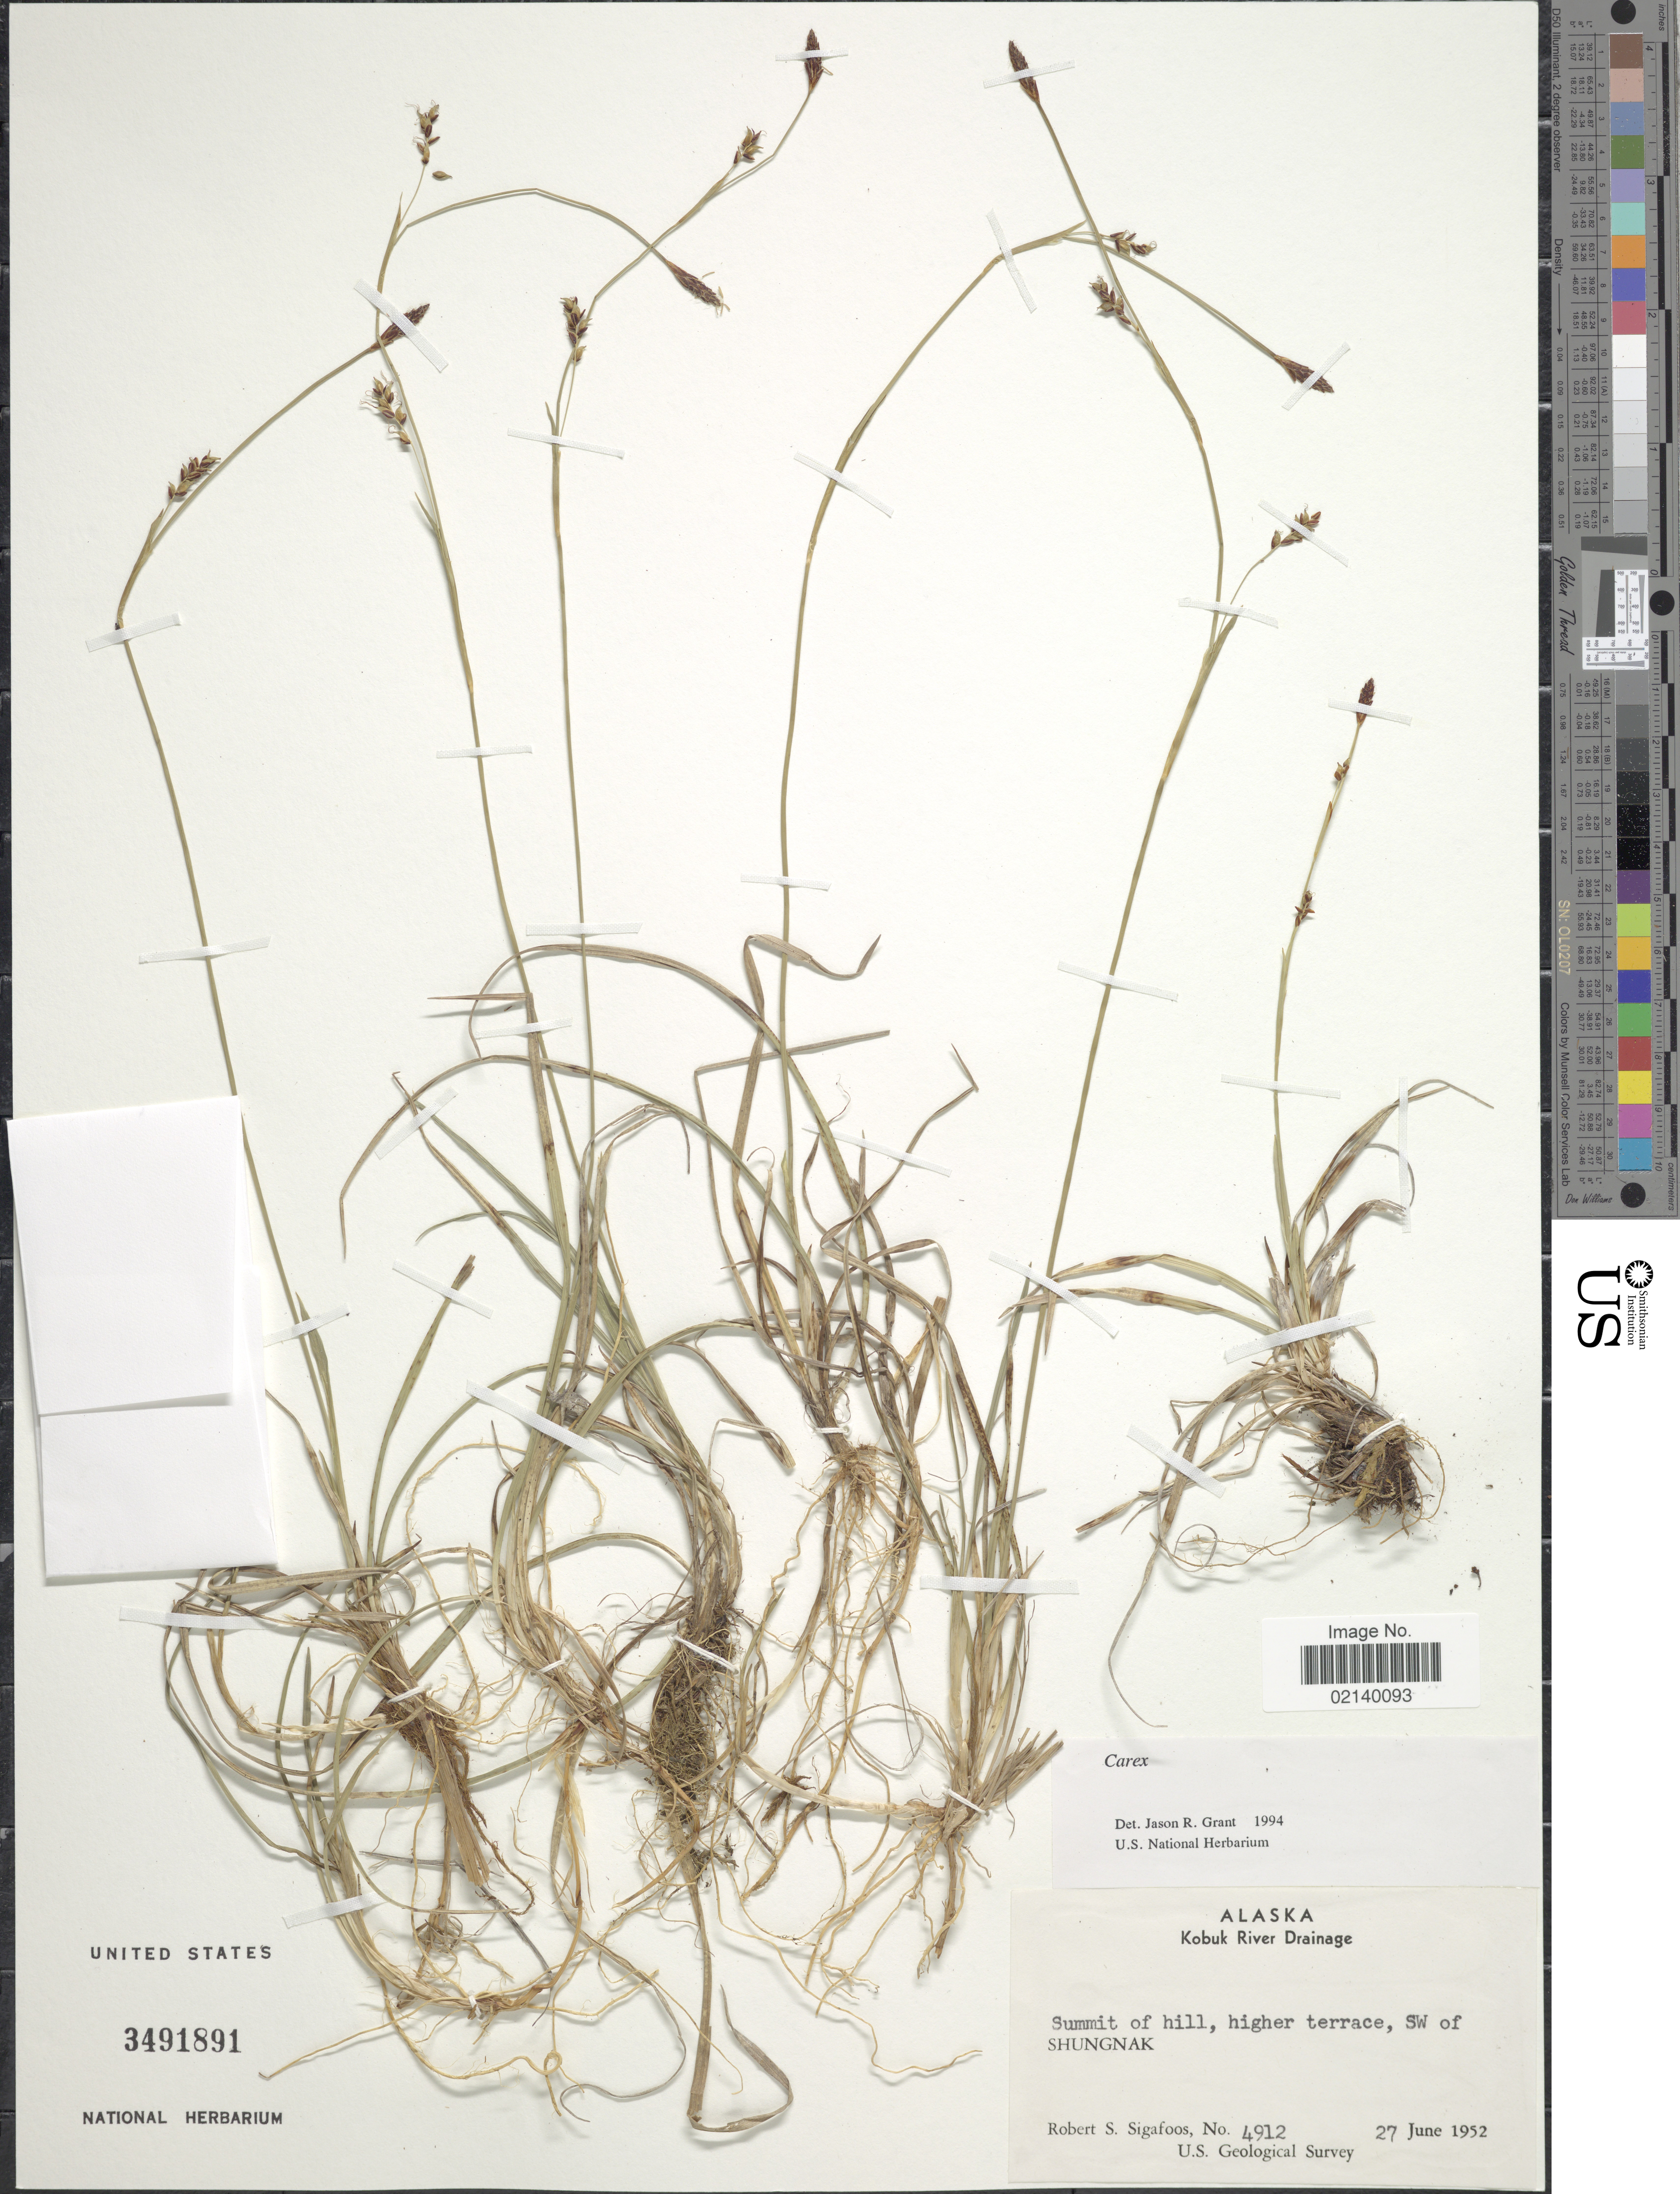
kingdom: Plantae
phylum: Tracheophyta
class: Liliopsida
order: Poales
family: Cyperaceae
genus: Carex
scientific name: Carex sp.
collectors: R. Sigafoos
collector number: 4912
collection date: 1952-06-27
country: United States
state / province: Alaska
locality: Kobuk River Drainage, summit of hill, higher terrace, SW of Shungnak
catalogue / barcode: US 3491891